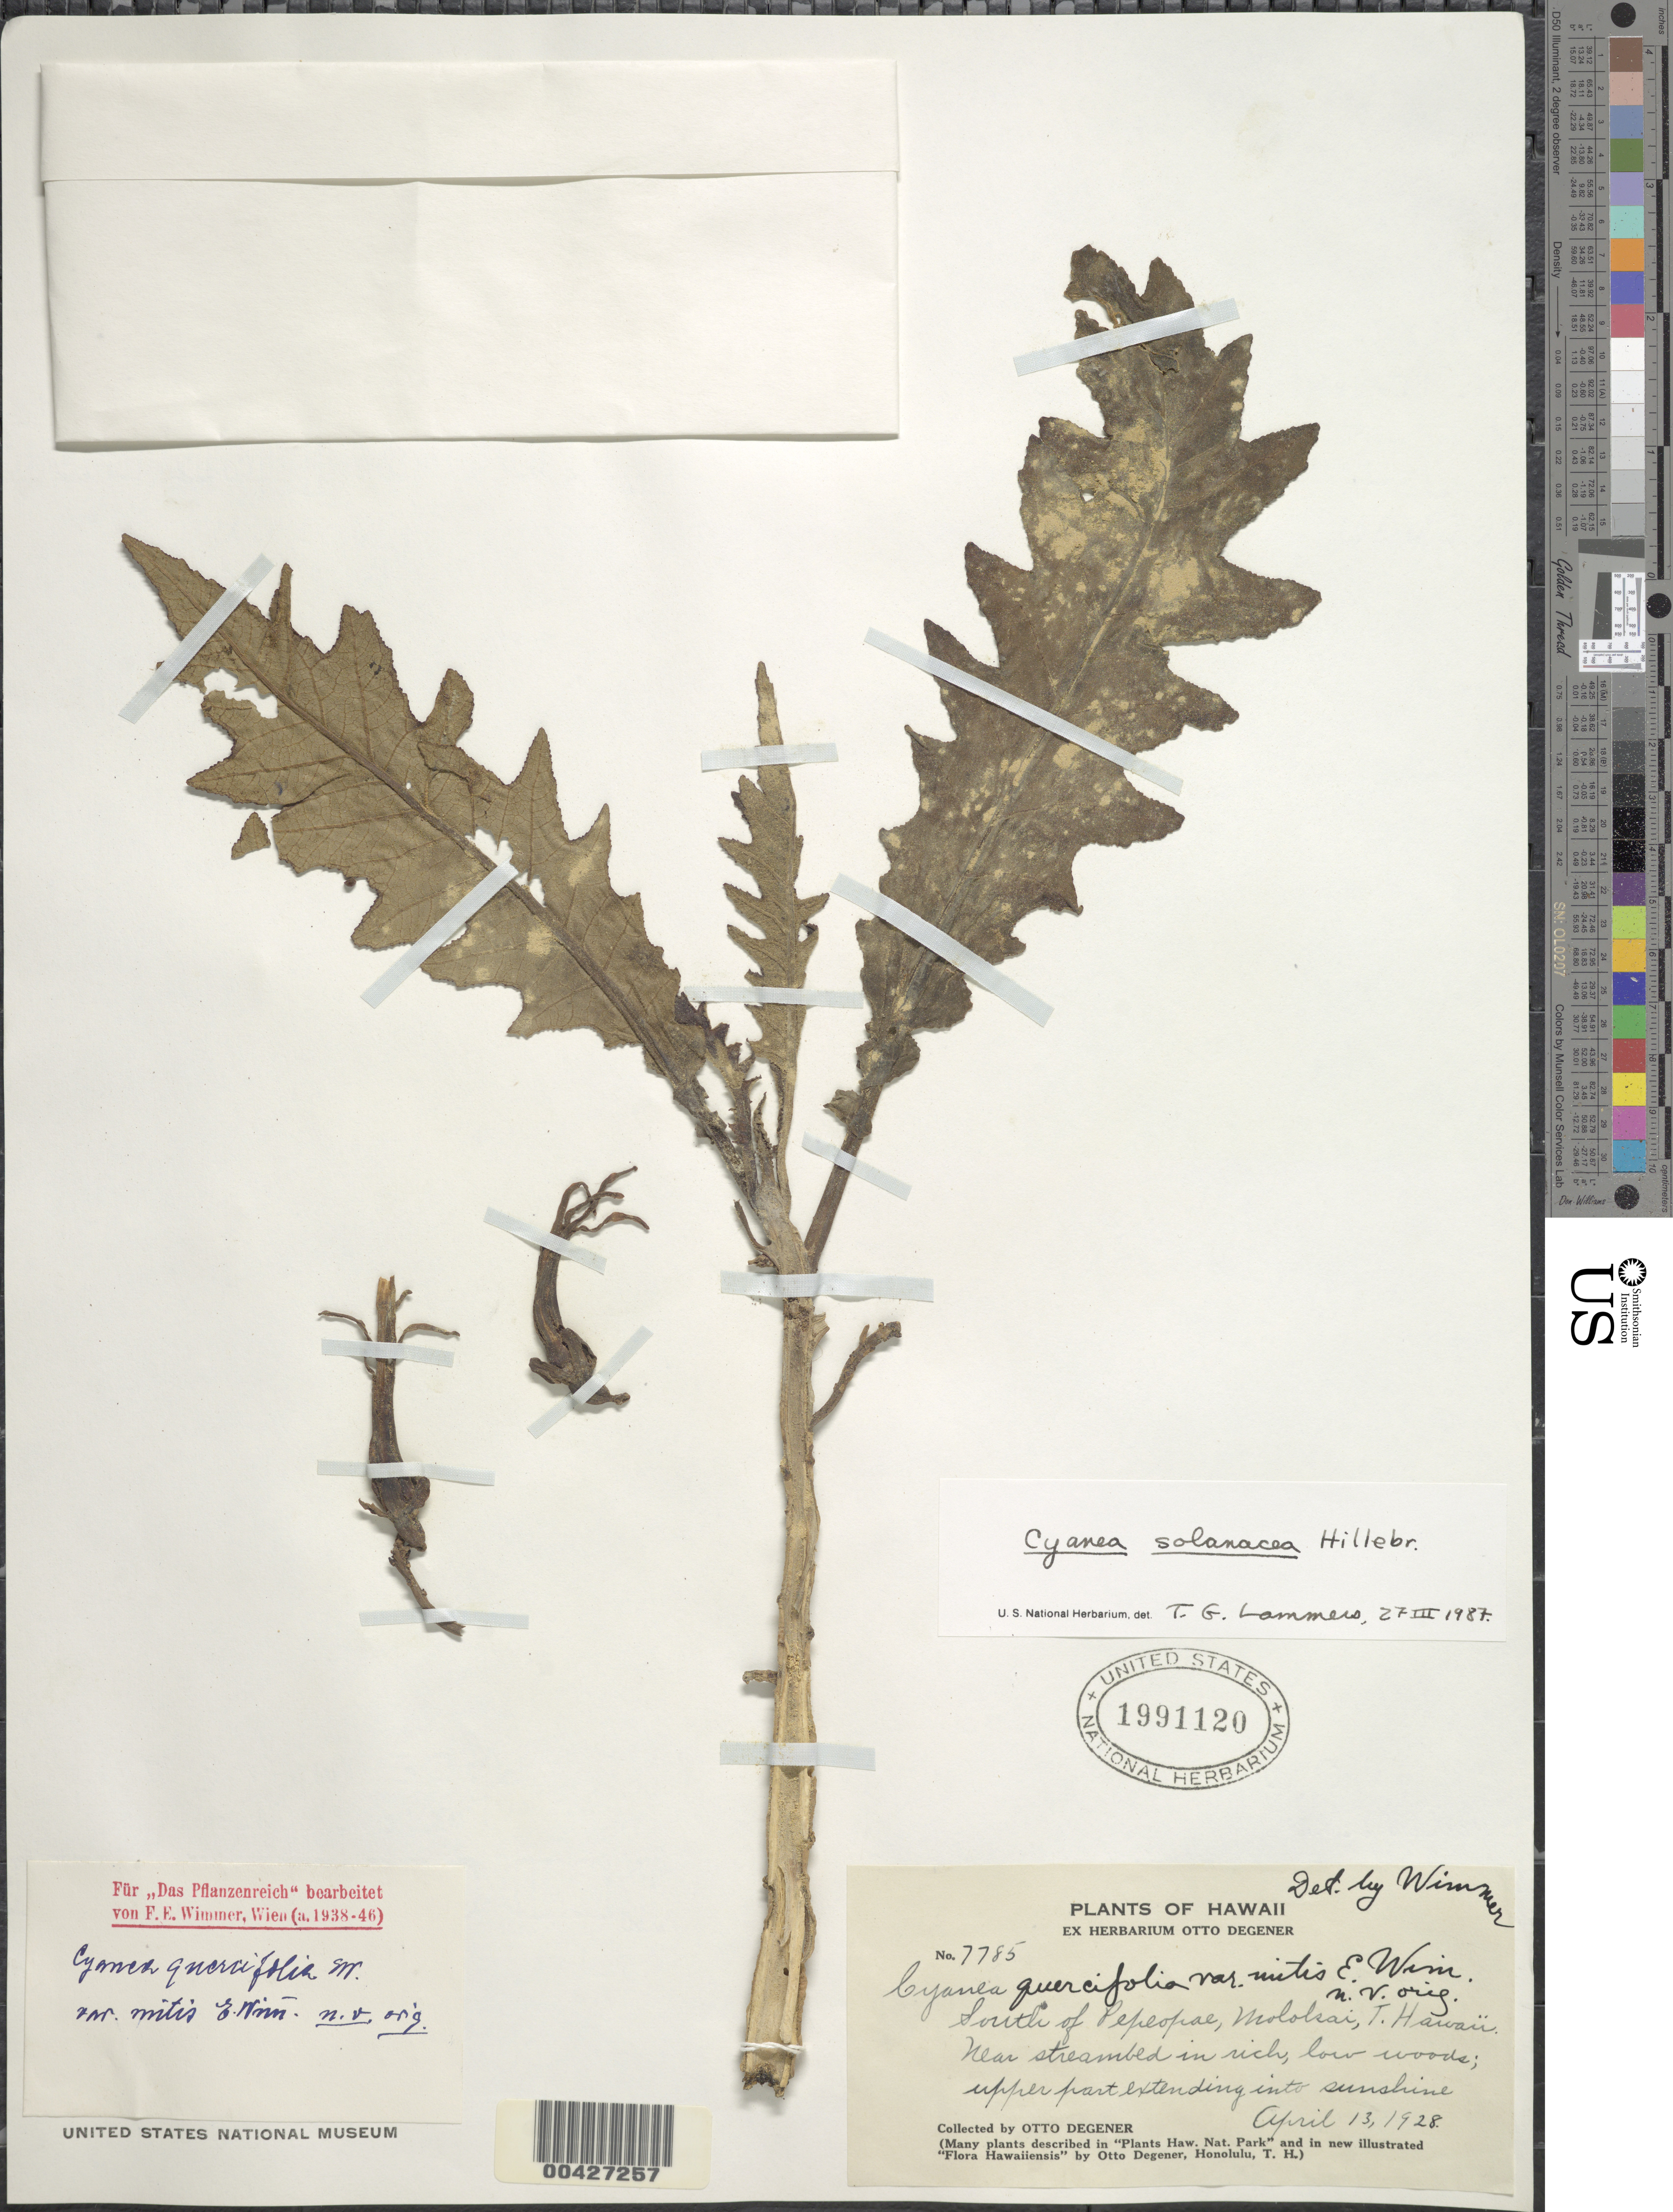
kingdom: Plantae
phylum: Tracheophyta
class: Magnoliopsida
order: Asterales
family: Campanulaceae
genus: Cyanea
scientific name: Cyanea solanacea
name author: Hillebr.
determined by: Lammers, T. G.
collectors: O. Degener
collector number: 7785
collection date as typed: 13 Apr 1928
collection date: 1928-04-13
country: United States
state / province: Hawaii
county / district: Maui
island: Moloka'i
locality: South of Pepeopae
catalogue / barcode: US 1991120